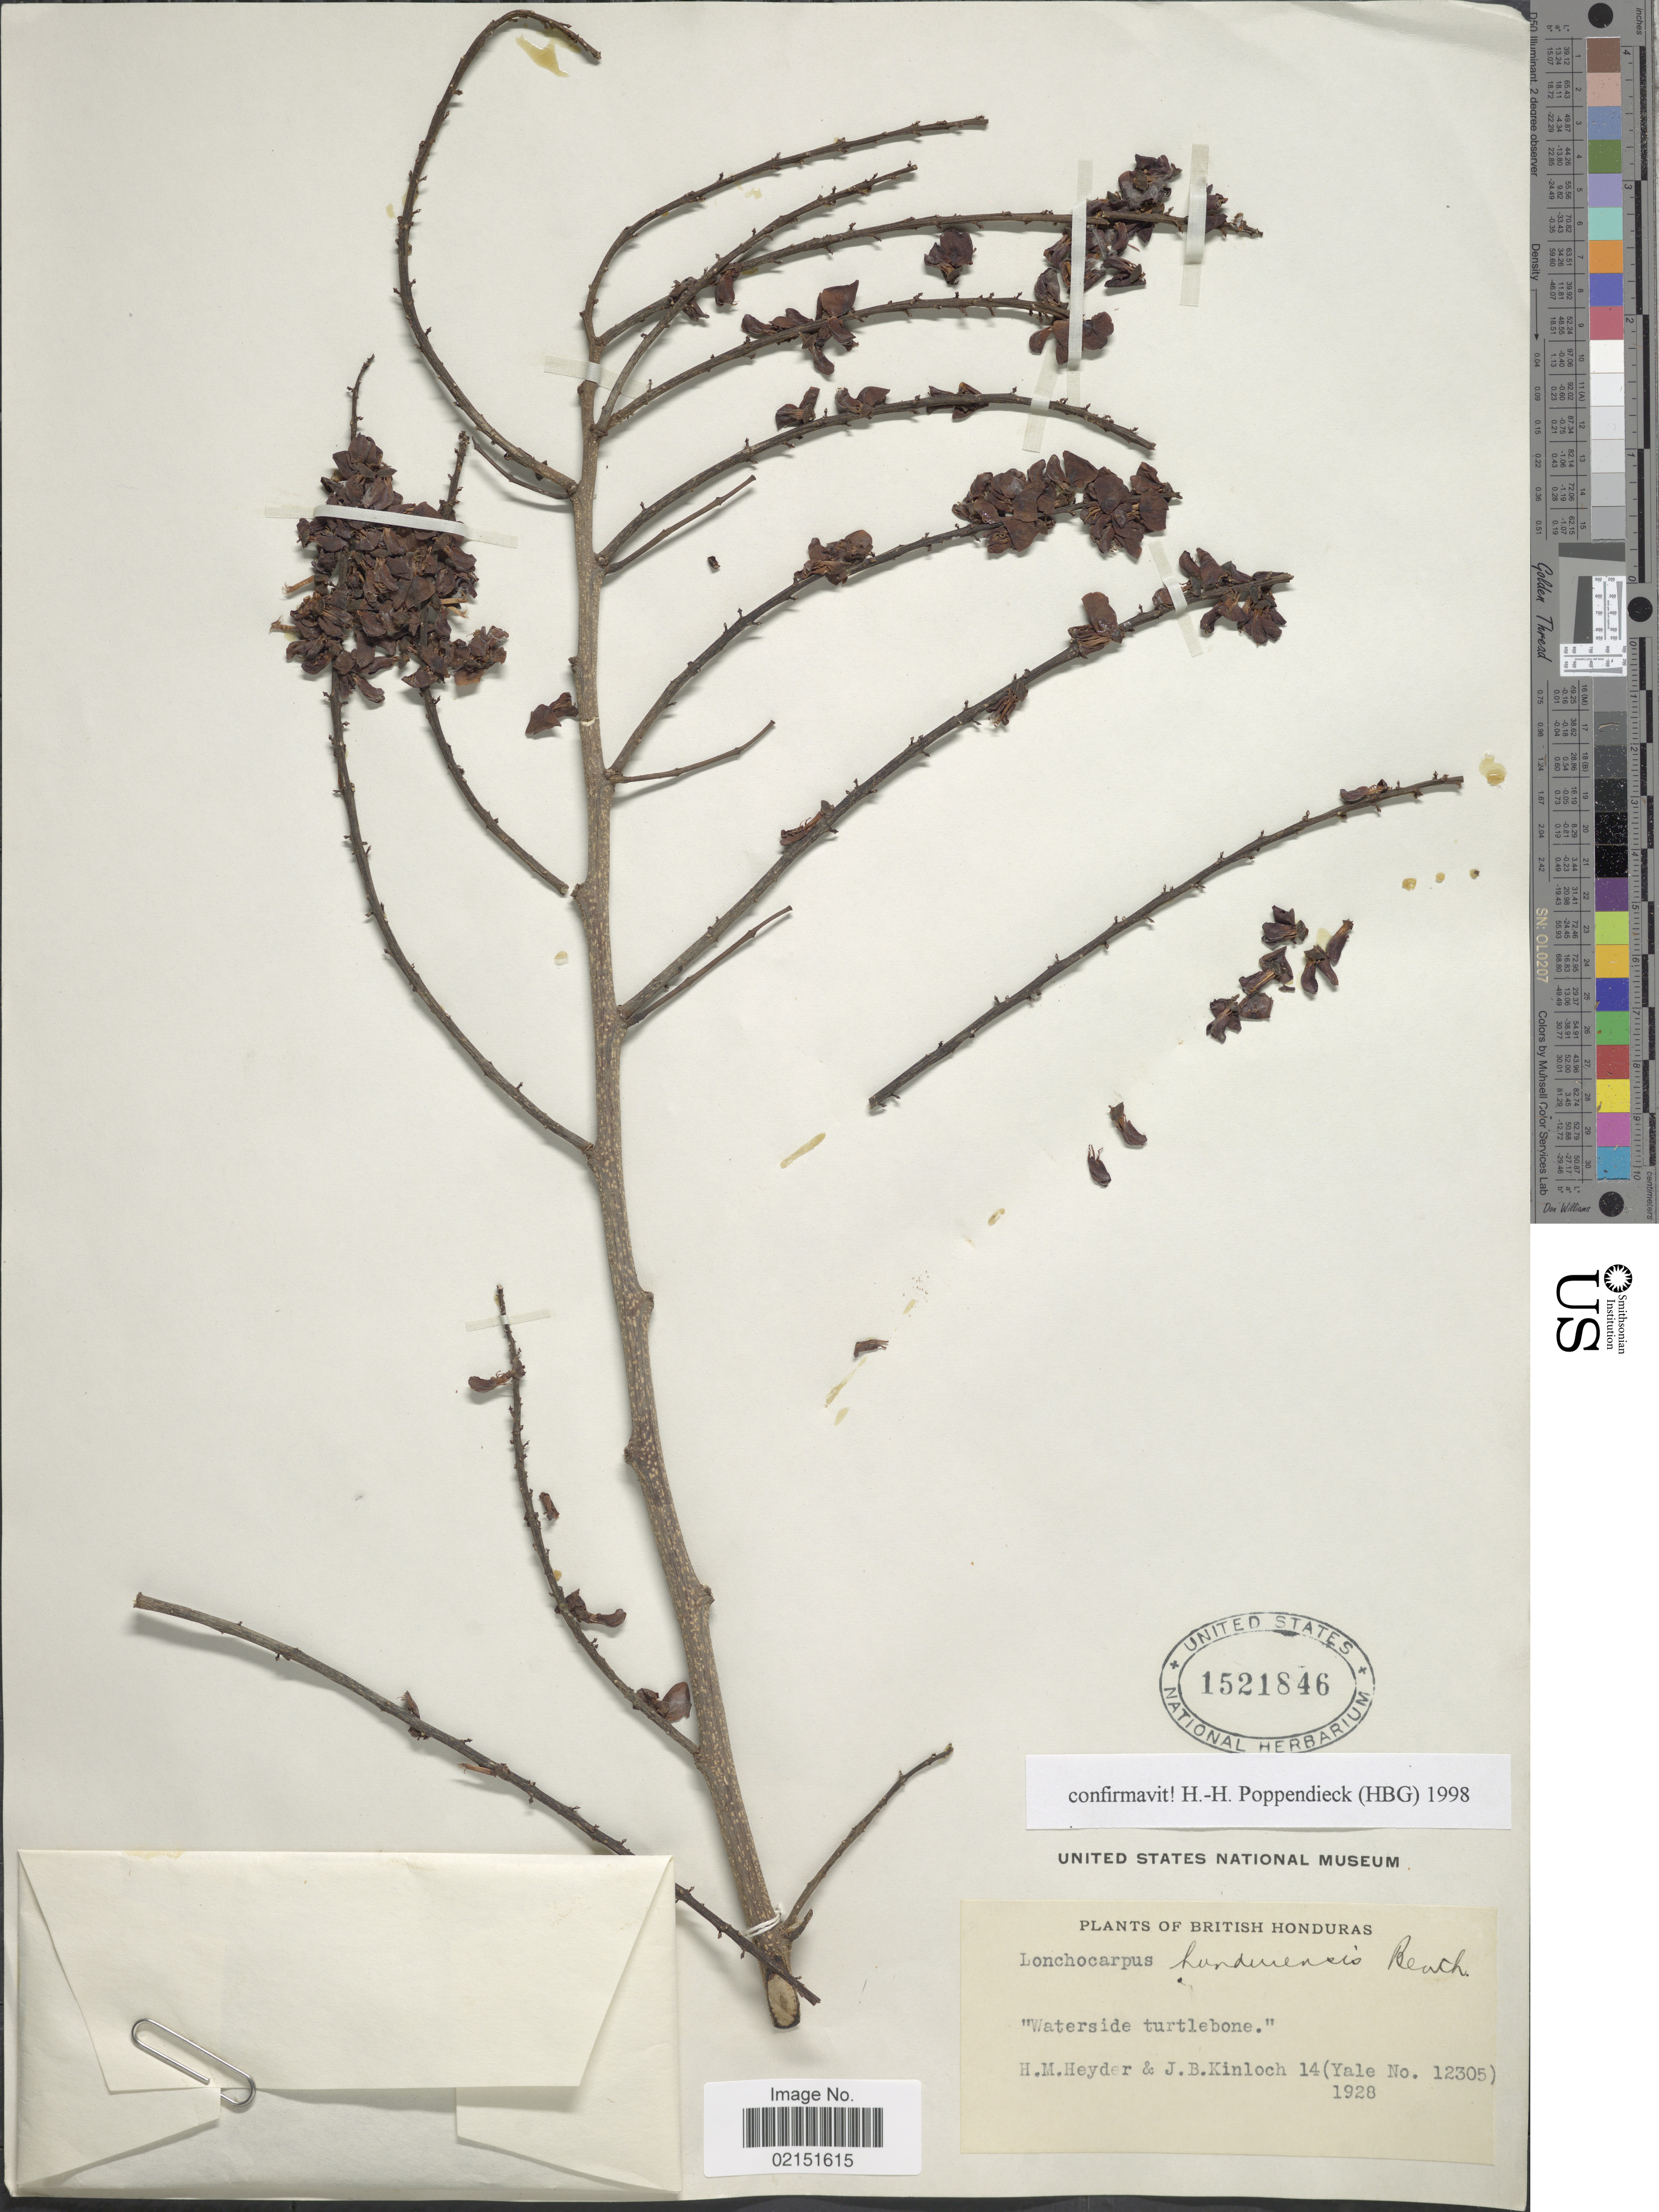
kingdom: Plantae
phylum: Tracheophyta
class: Magnoliopsida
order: Fabales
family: Fabaceae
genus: Lonchocarpus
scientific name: Lonchocarpus hondurensis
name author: Benth.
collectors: H. Heyder & J. Kinloch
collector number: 14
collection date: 1928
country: Belize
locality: British Honduras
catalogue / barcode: US 1521846